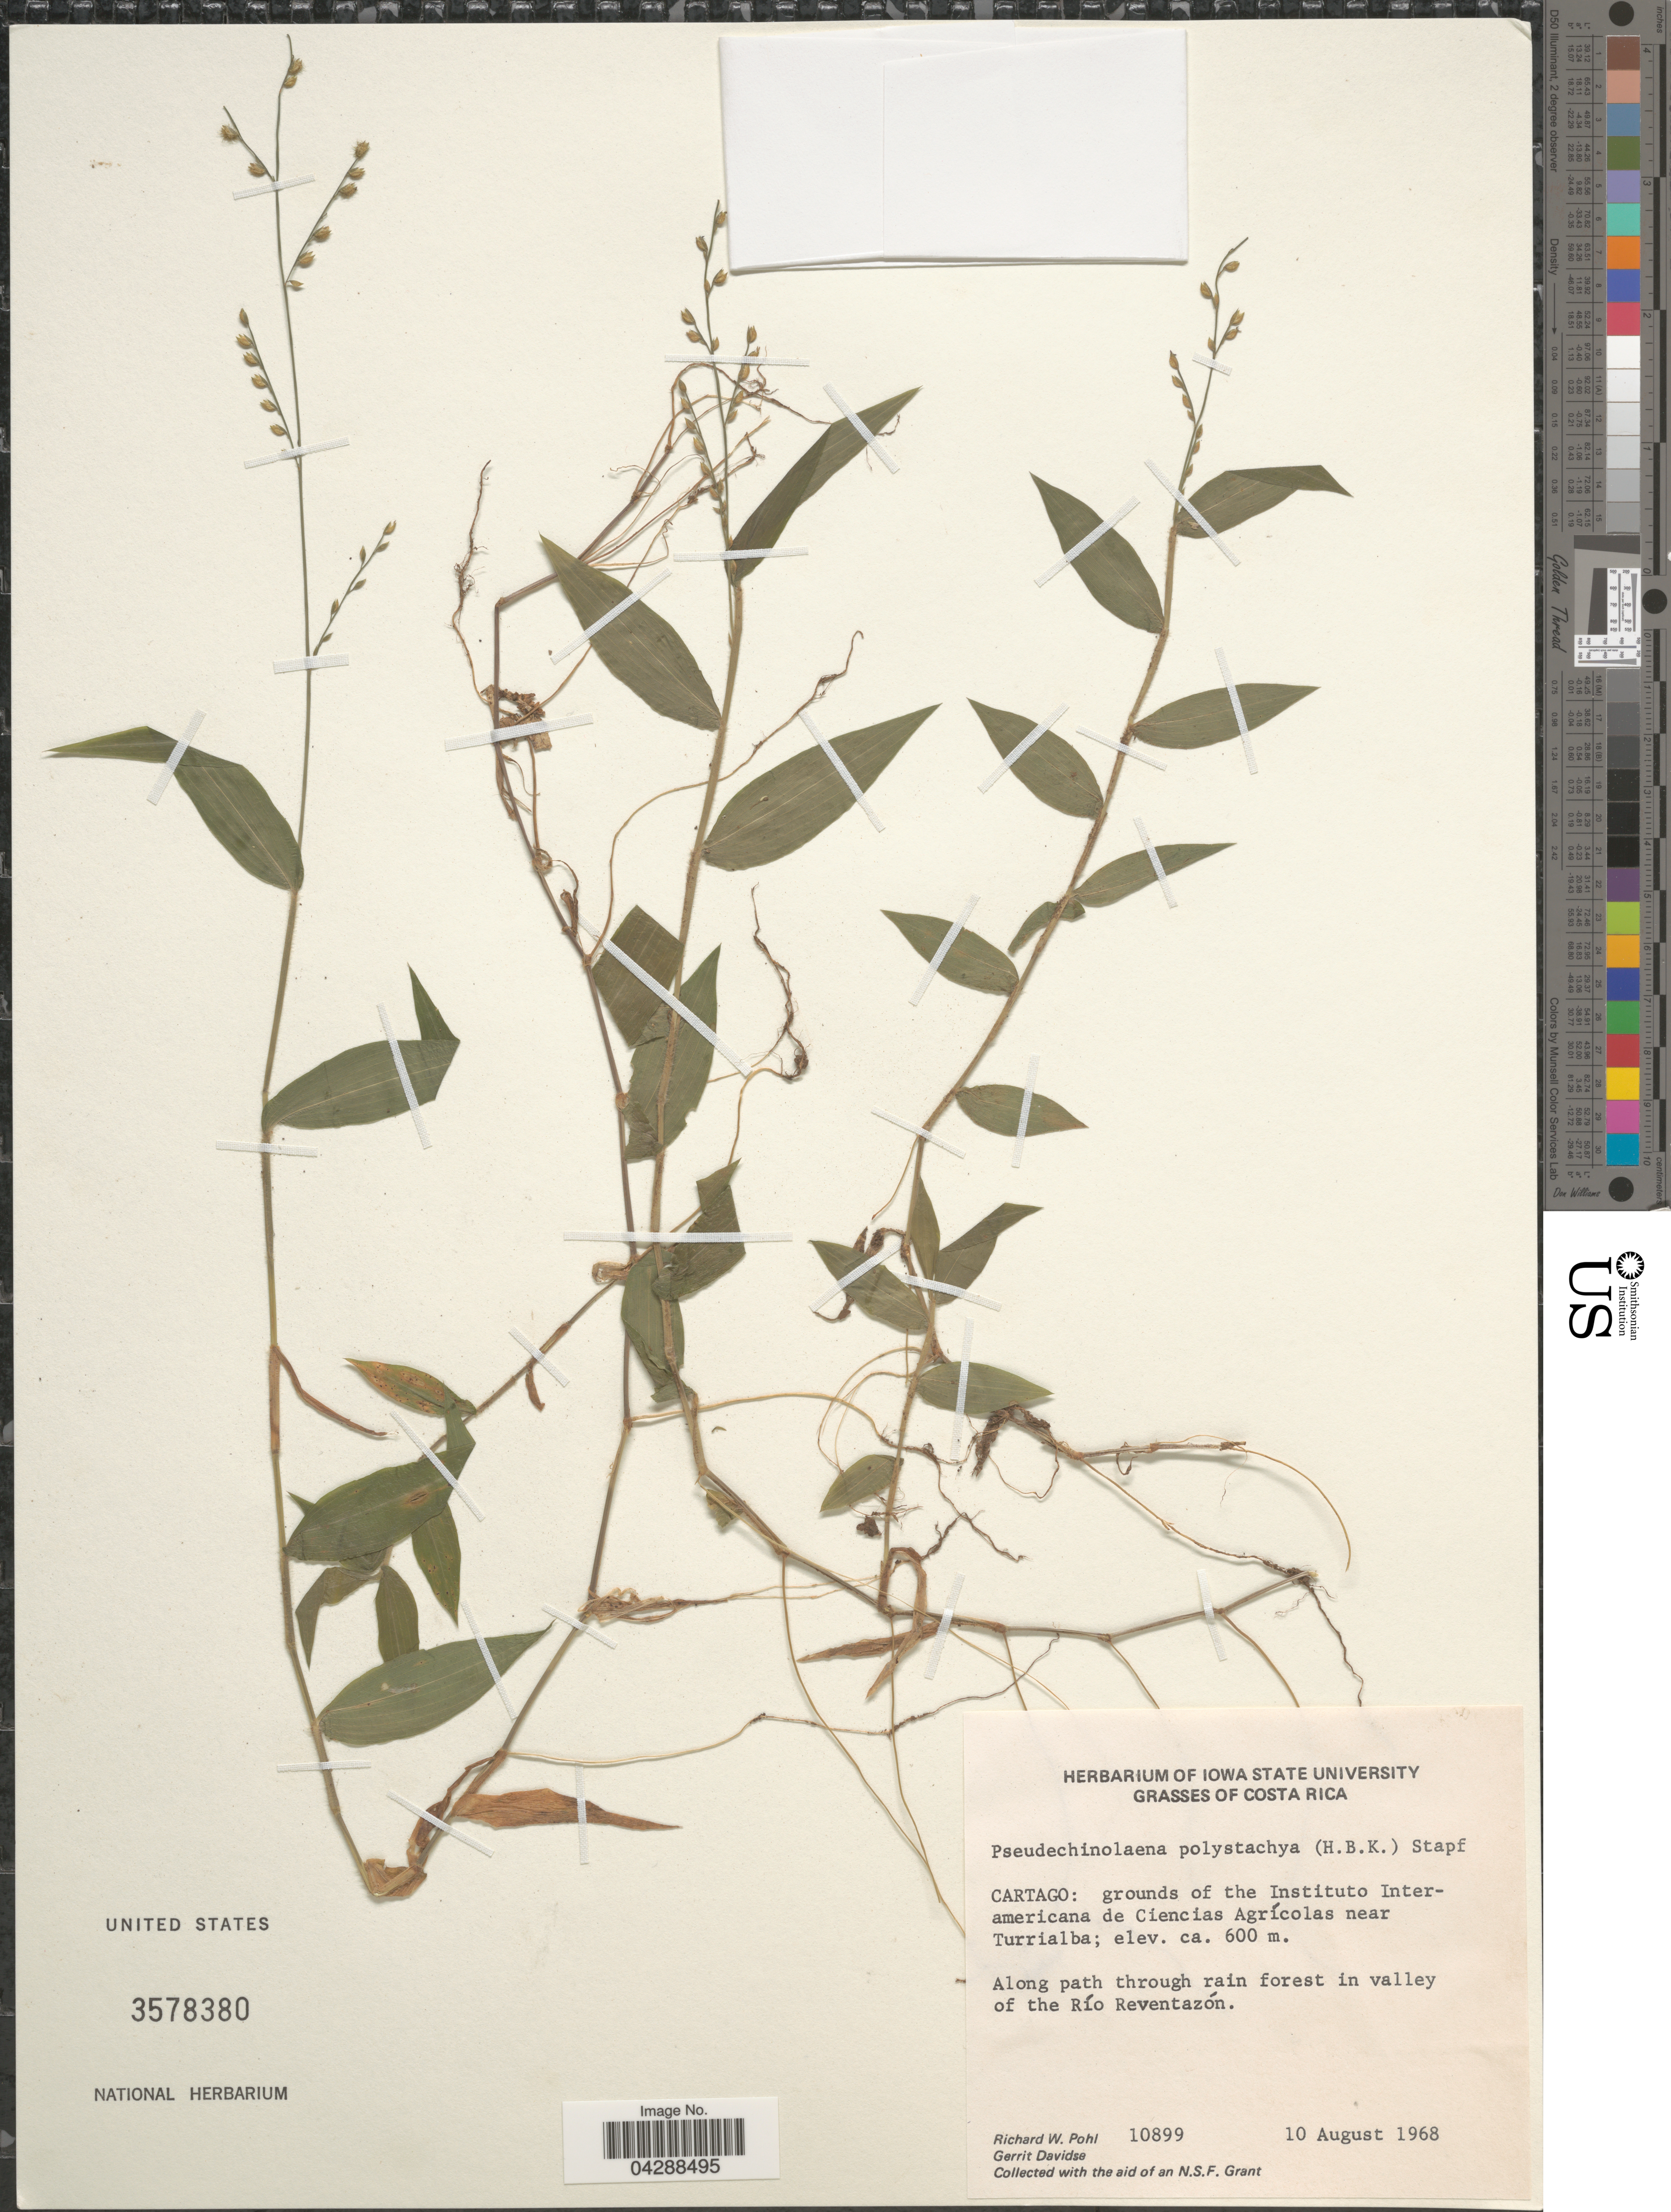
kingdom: Plantae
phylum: Tracheophyta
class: Liliopsida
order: Poales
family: Poaceae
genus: Pseudechinolaena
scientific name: Pseudechinolaena polystachya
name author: (Kunth) Stapf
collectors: R. W. Pohl & G. Davidse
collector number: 10899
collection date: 1968-08-10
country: Costa Rica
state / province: Cartago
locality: Grounds of the Instituto Interamericana de Ciencias Agrícolas near Turrialba. Along path through rain forest in valley of the Río Reventazón.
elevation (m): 600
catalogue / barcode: US 3578380